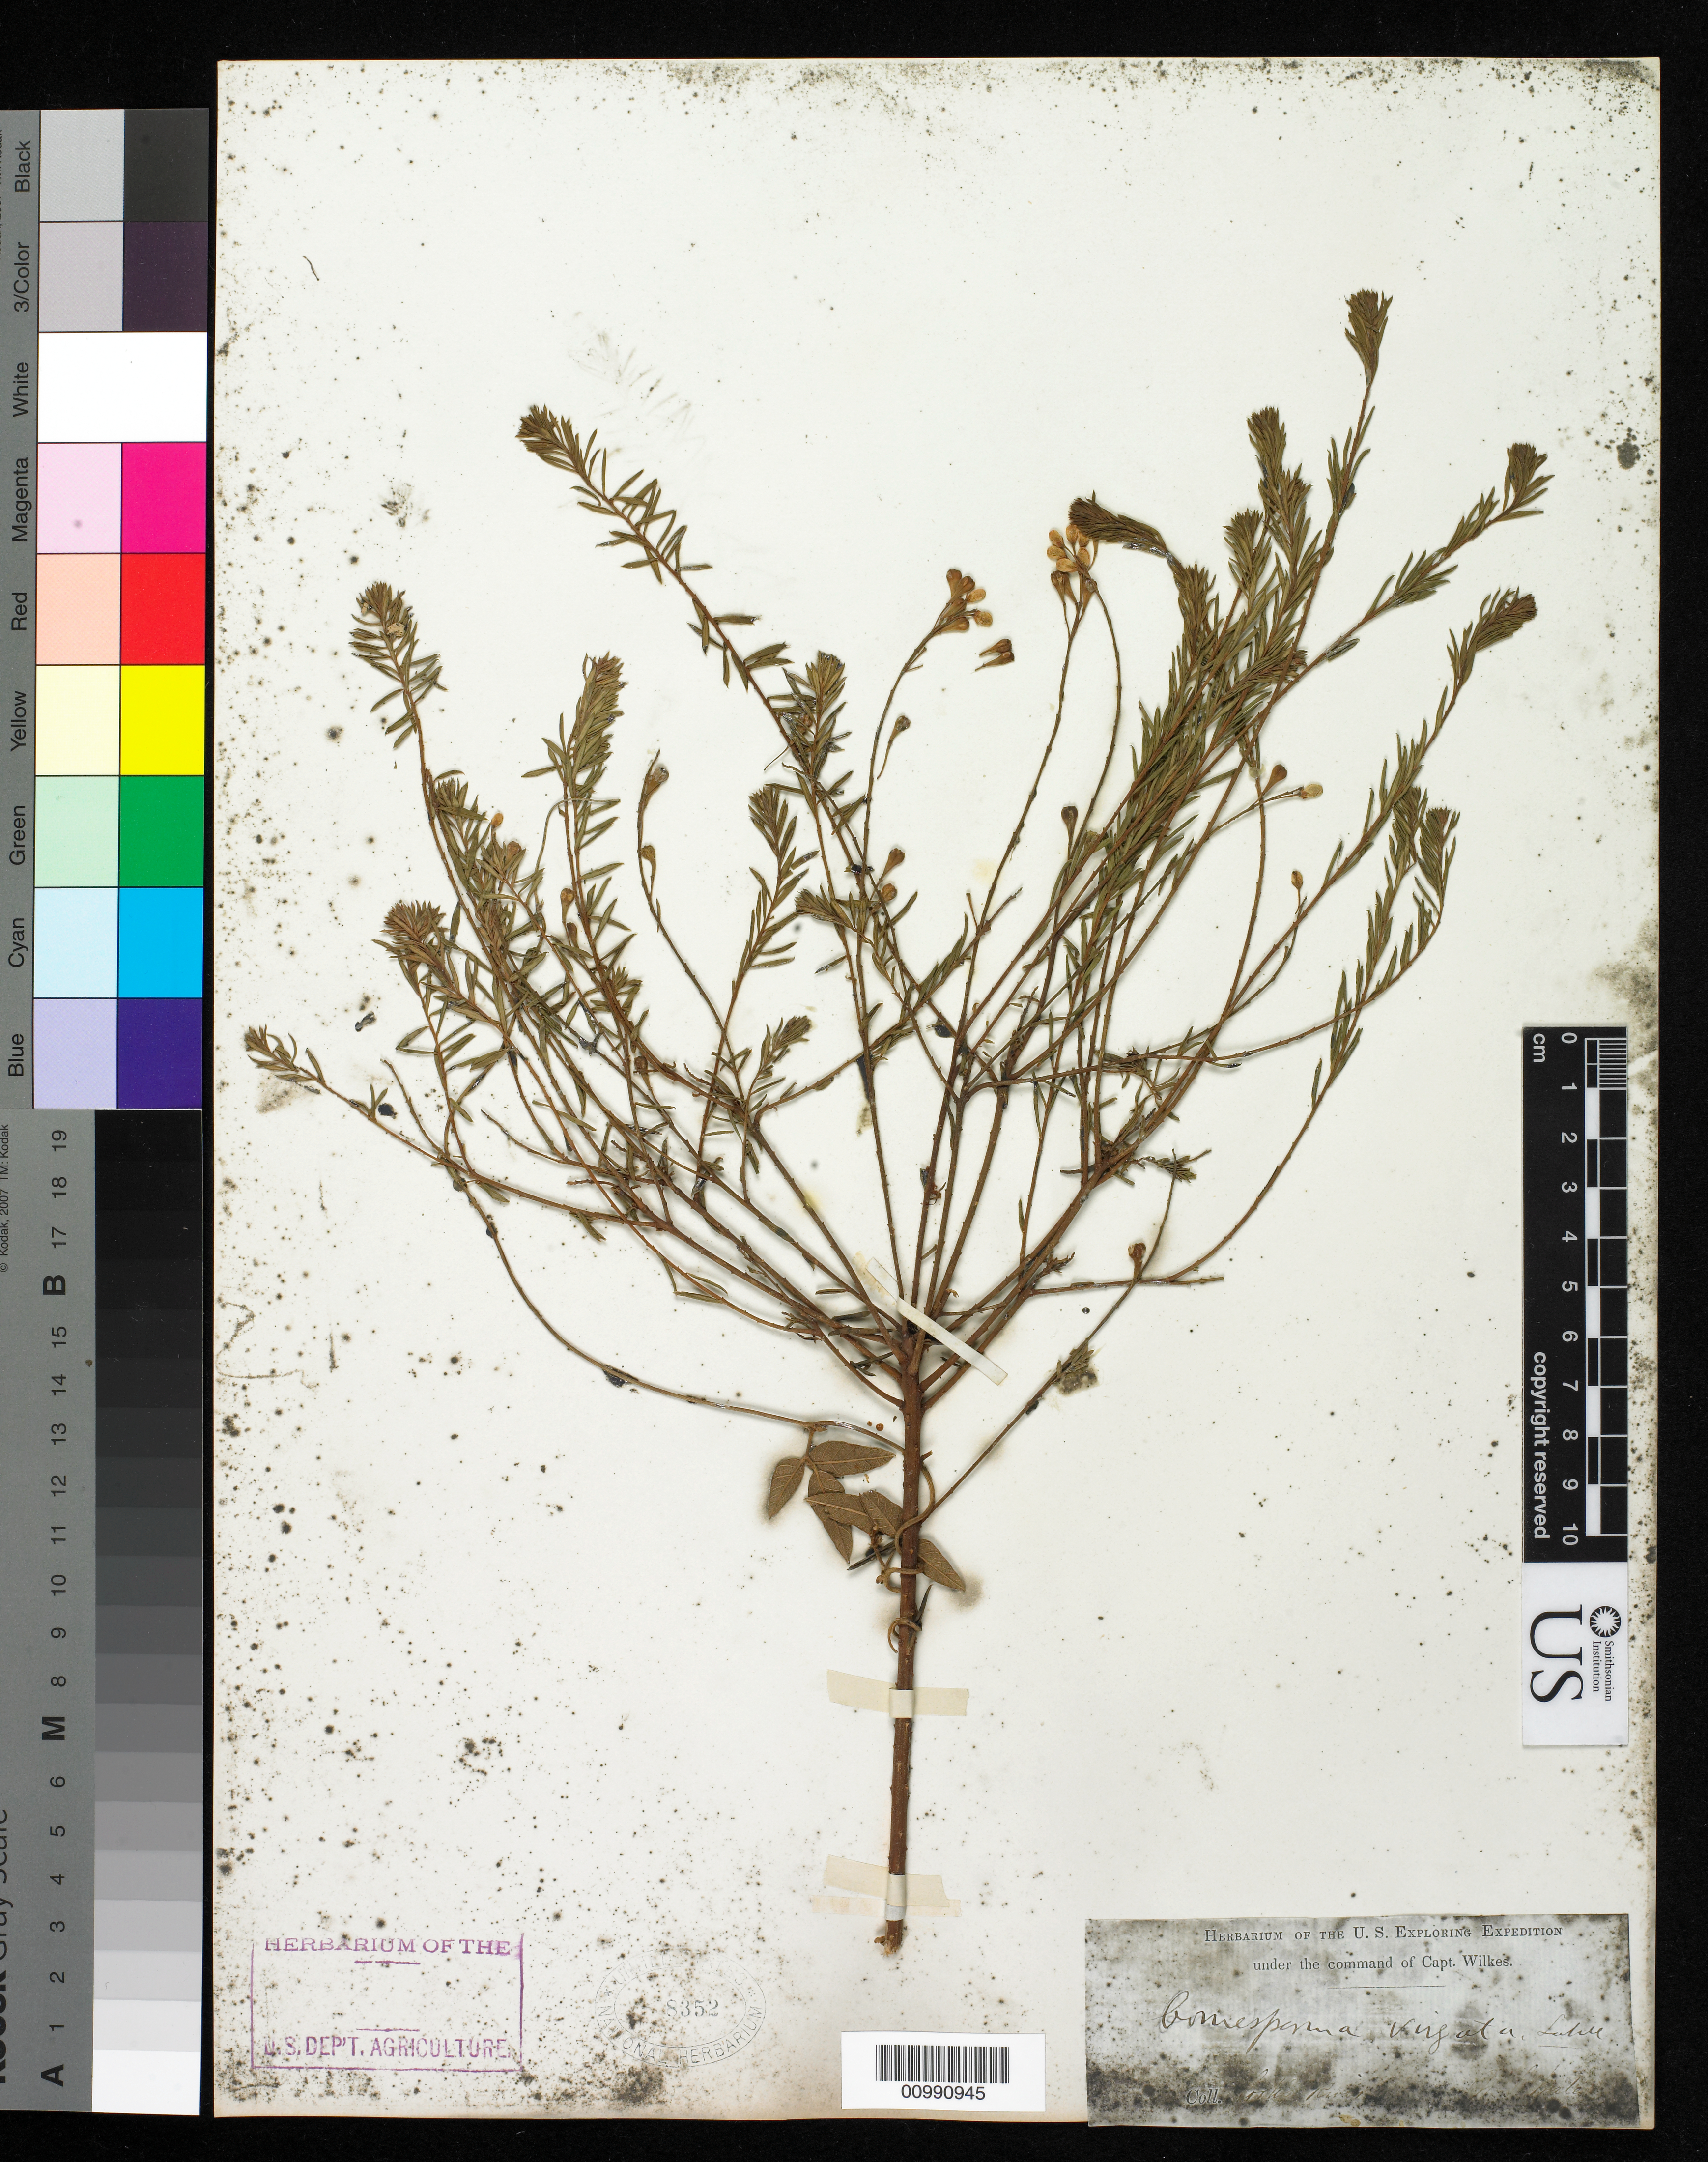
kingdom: Plantae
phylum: Tracheophyta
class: Magnoliopsida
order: Fabales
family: Polygalaceae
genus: Comesperma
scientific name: Comesperma virgatum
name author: Labill.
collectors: Wilkes Explor. Exped.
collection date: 1838/1842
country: Australia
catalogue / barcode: US 8352